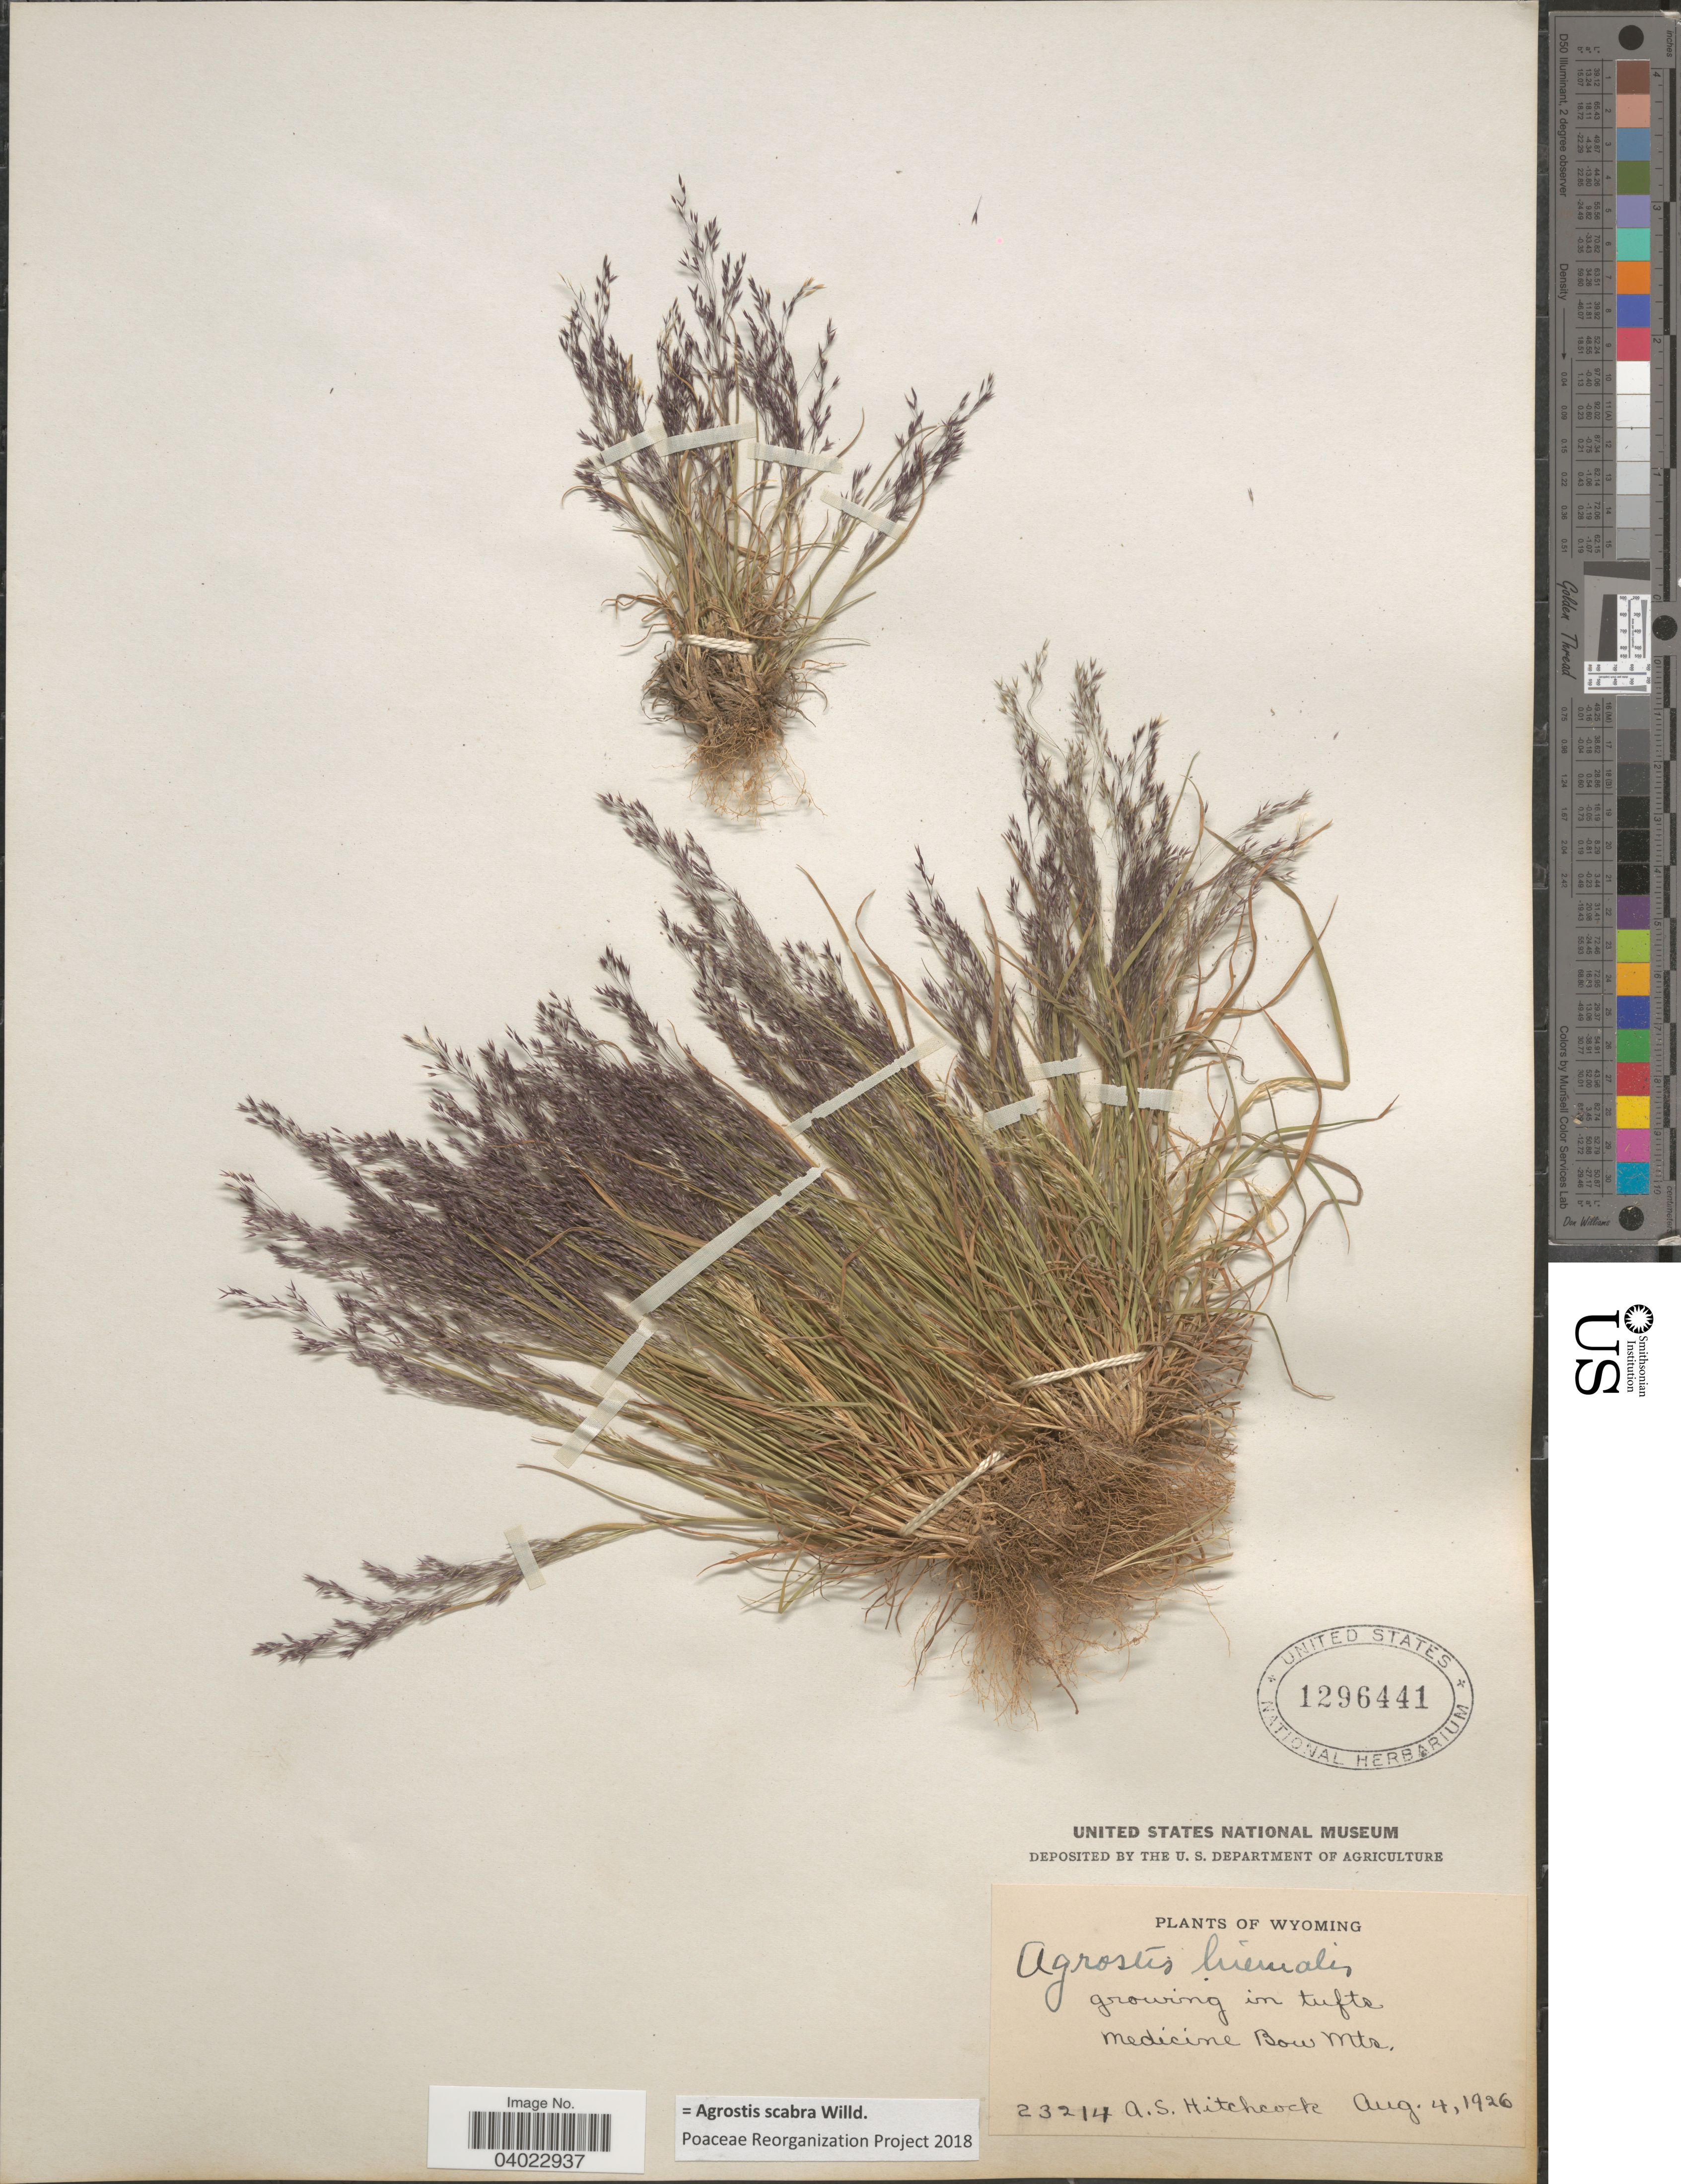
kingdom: Plantae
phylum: Tracheophyta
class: Liliopsida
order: Poales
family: Poaceae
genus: Agrostis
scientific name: Agrostis scabra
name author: Willd.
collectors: A. S. Hitchcock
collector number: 23214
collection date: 1926-08-04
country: United States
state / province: Wyoming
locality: Medicine Bow Mts.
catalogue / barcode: US 1296441